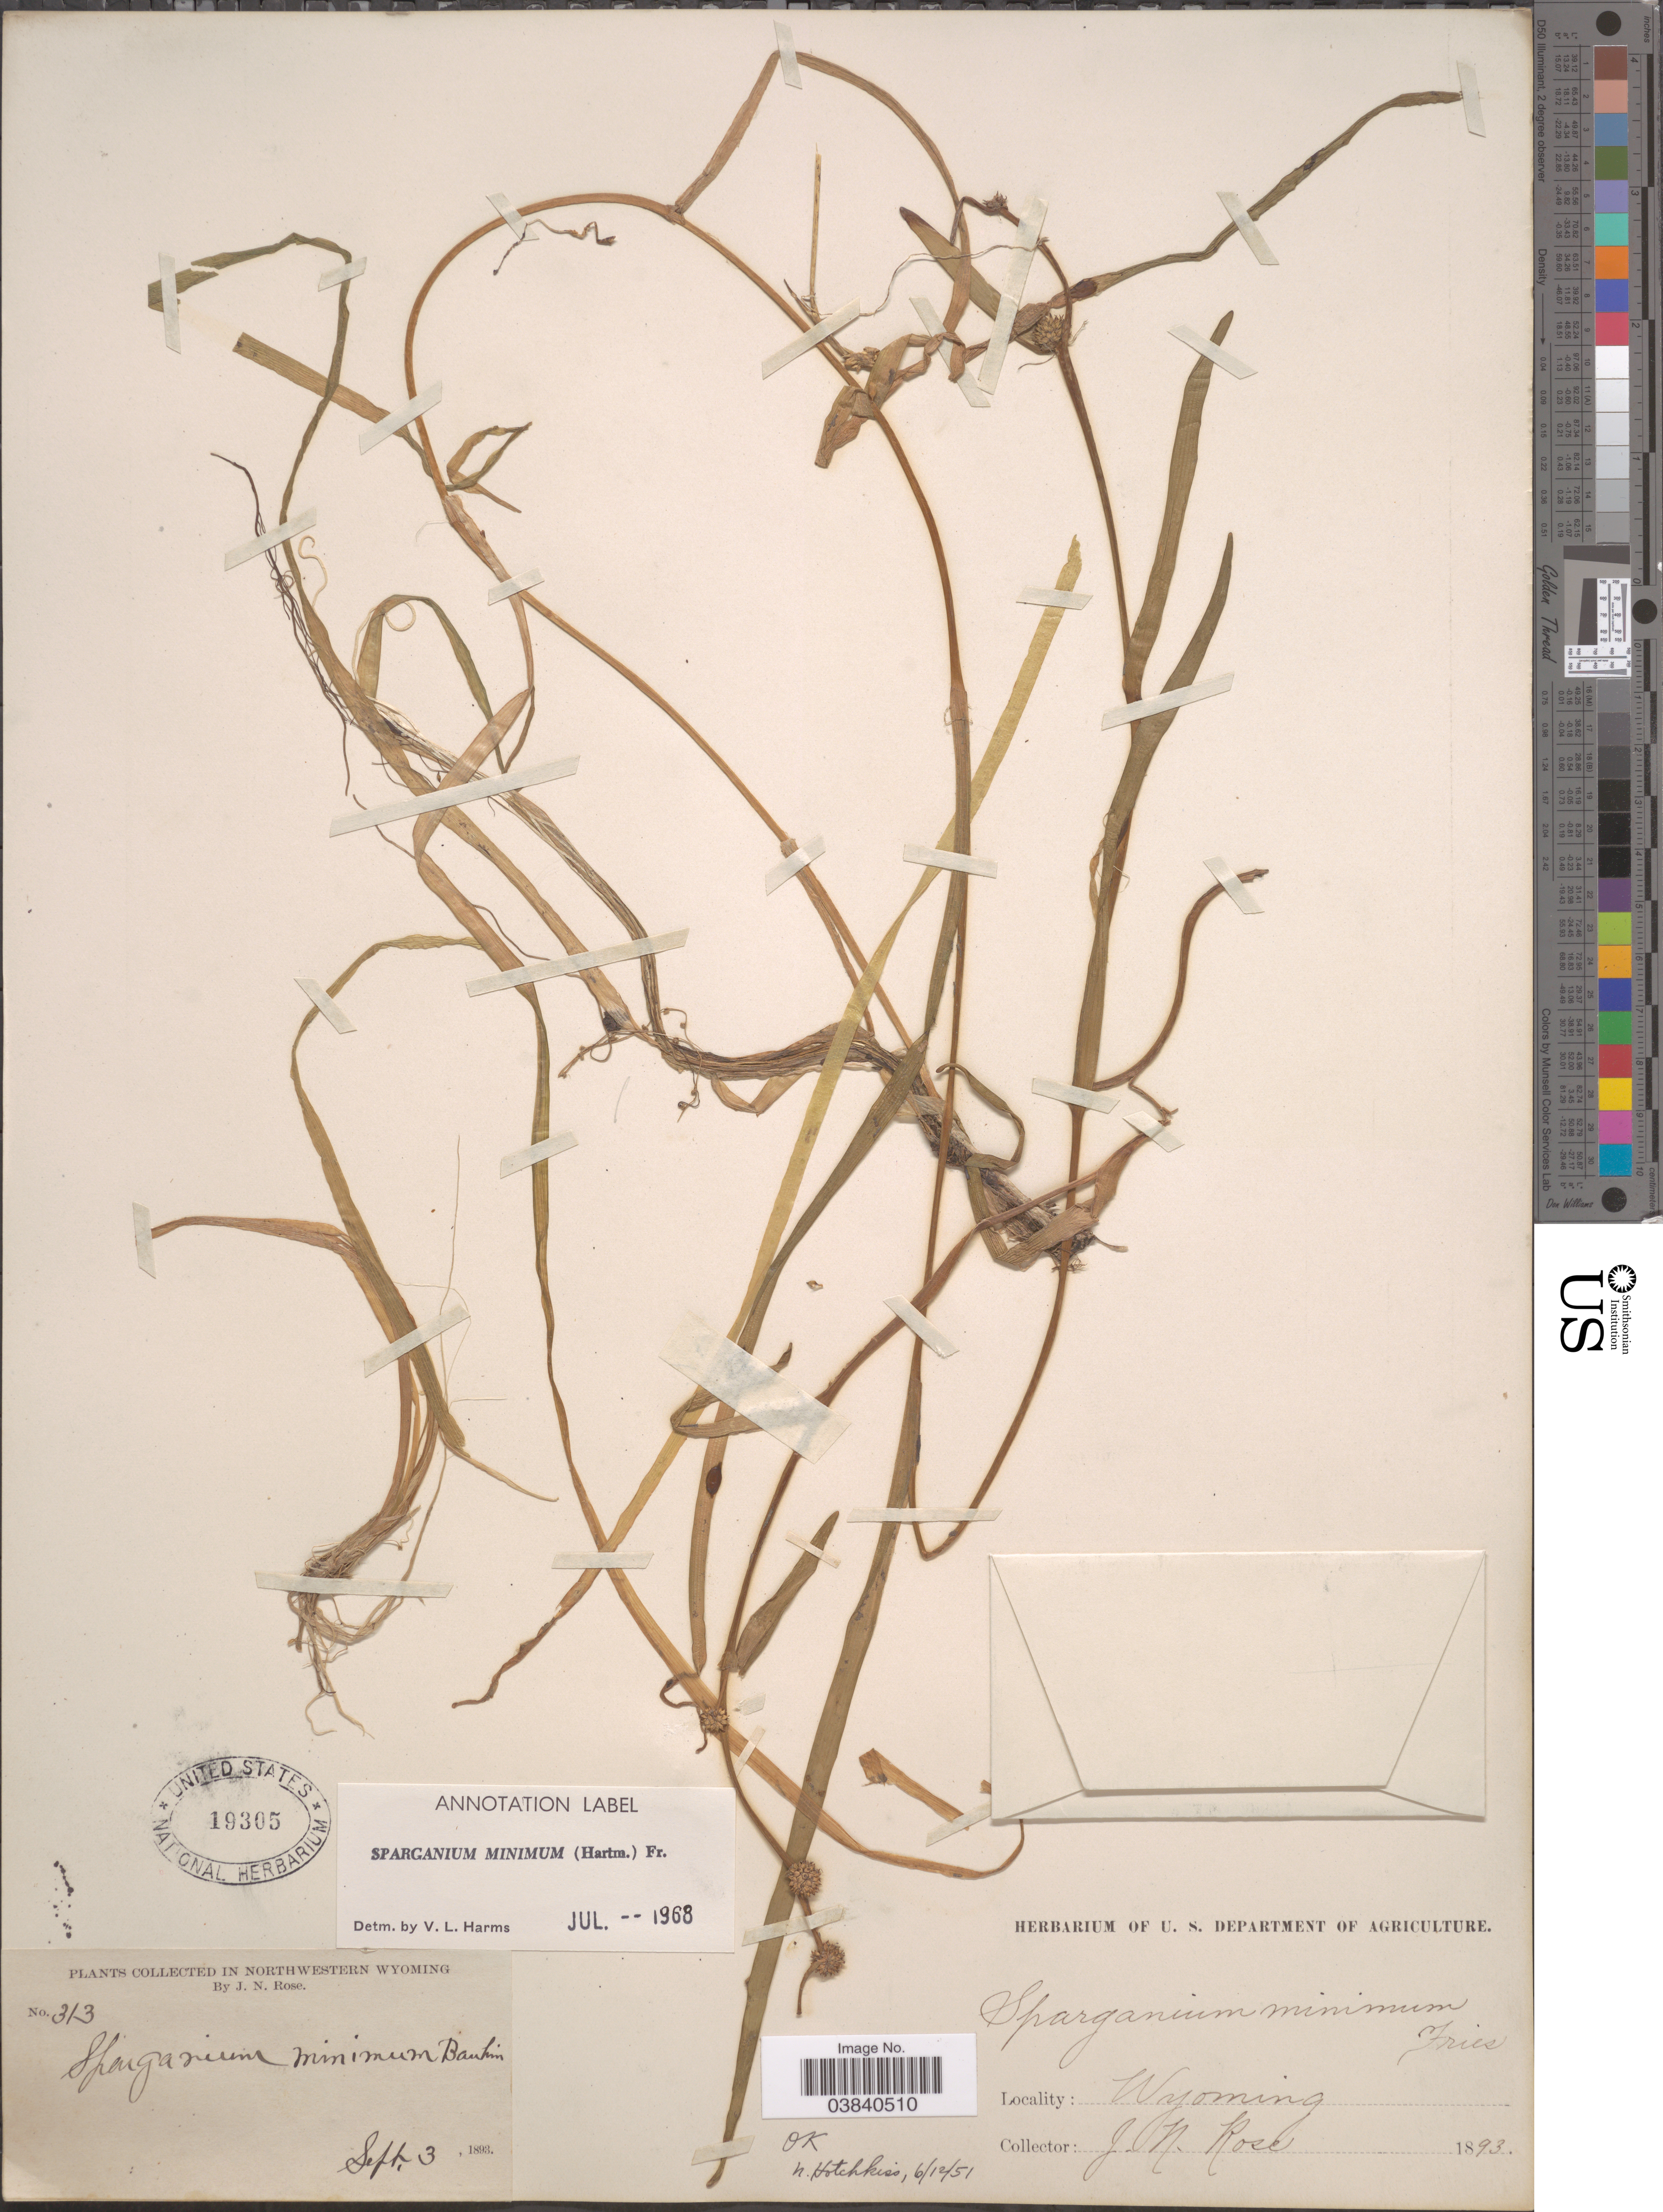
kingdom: Plantae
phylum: Tracheophyta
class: Liliopsida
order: Poales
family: Typhaceae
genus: Sparganium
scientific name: Sparganium minimum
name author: Wallr.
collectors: J. N. Rose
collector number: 313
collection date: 1893-07-03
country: United States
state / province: Wyoming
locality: Northwestern Wyoming.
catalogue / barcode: US 19305